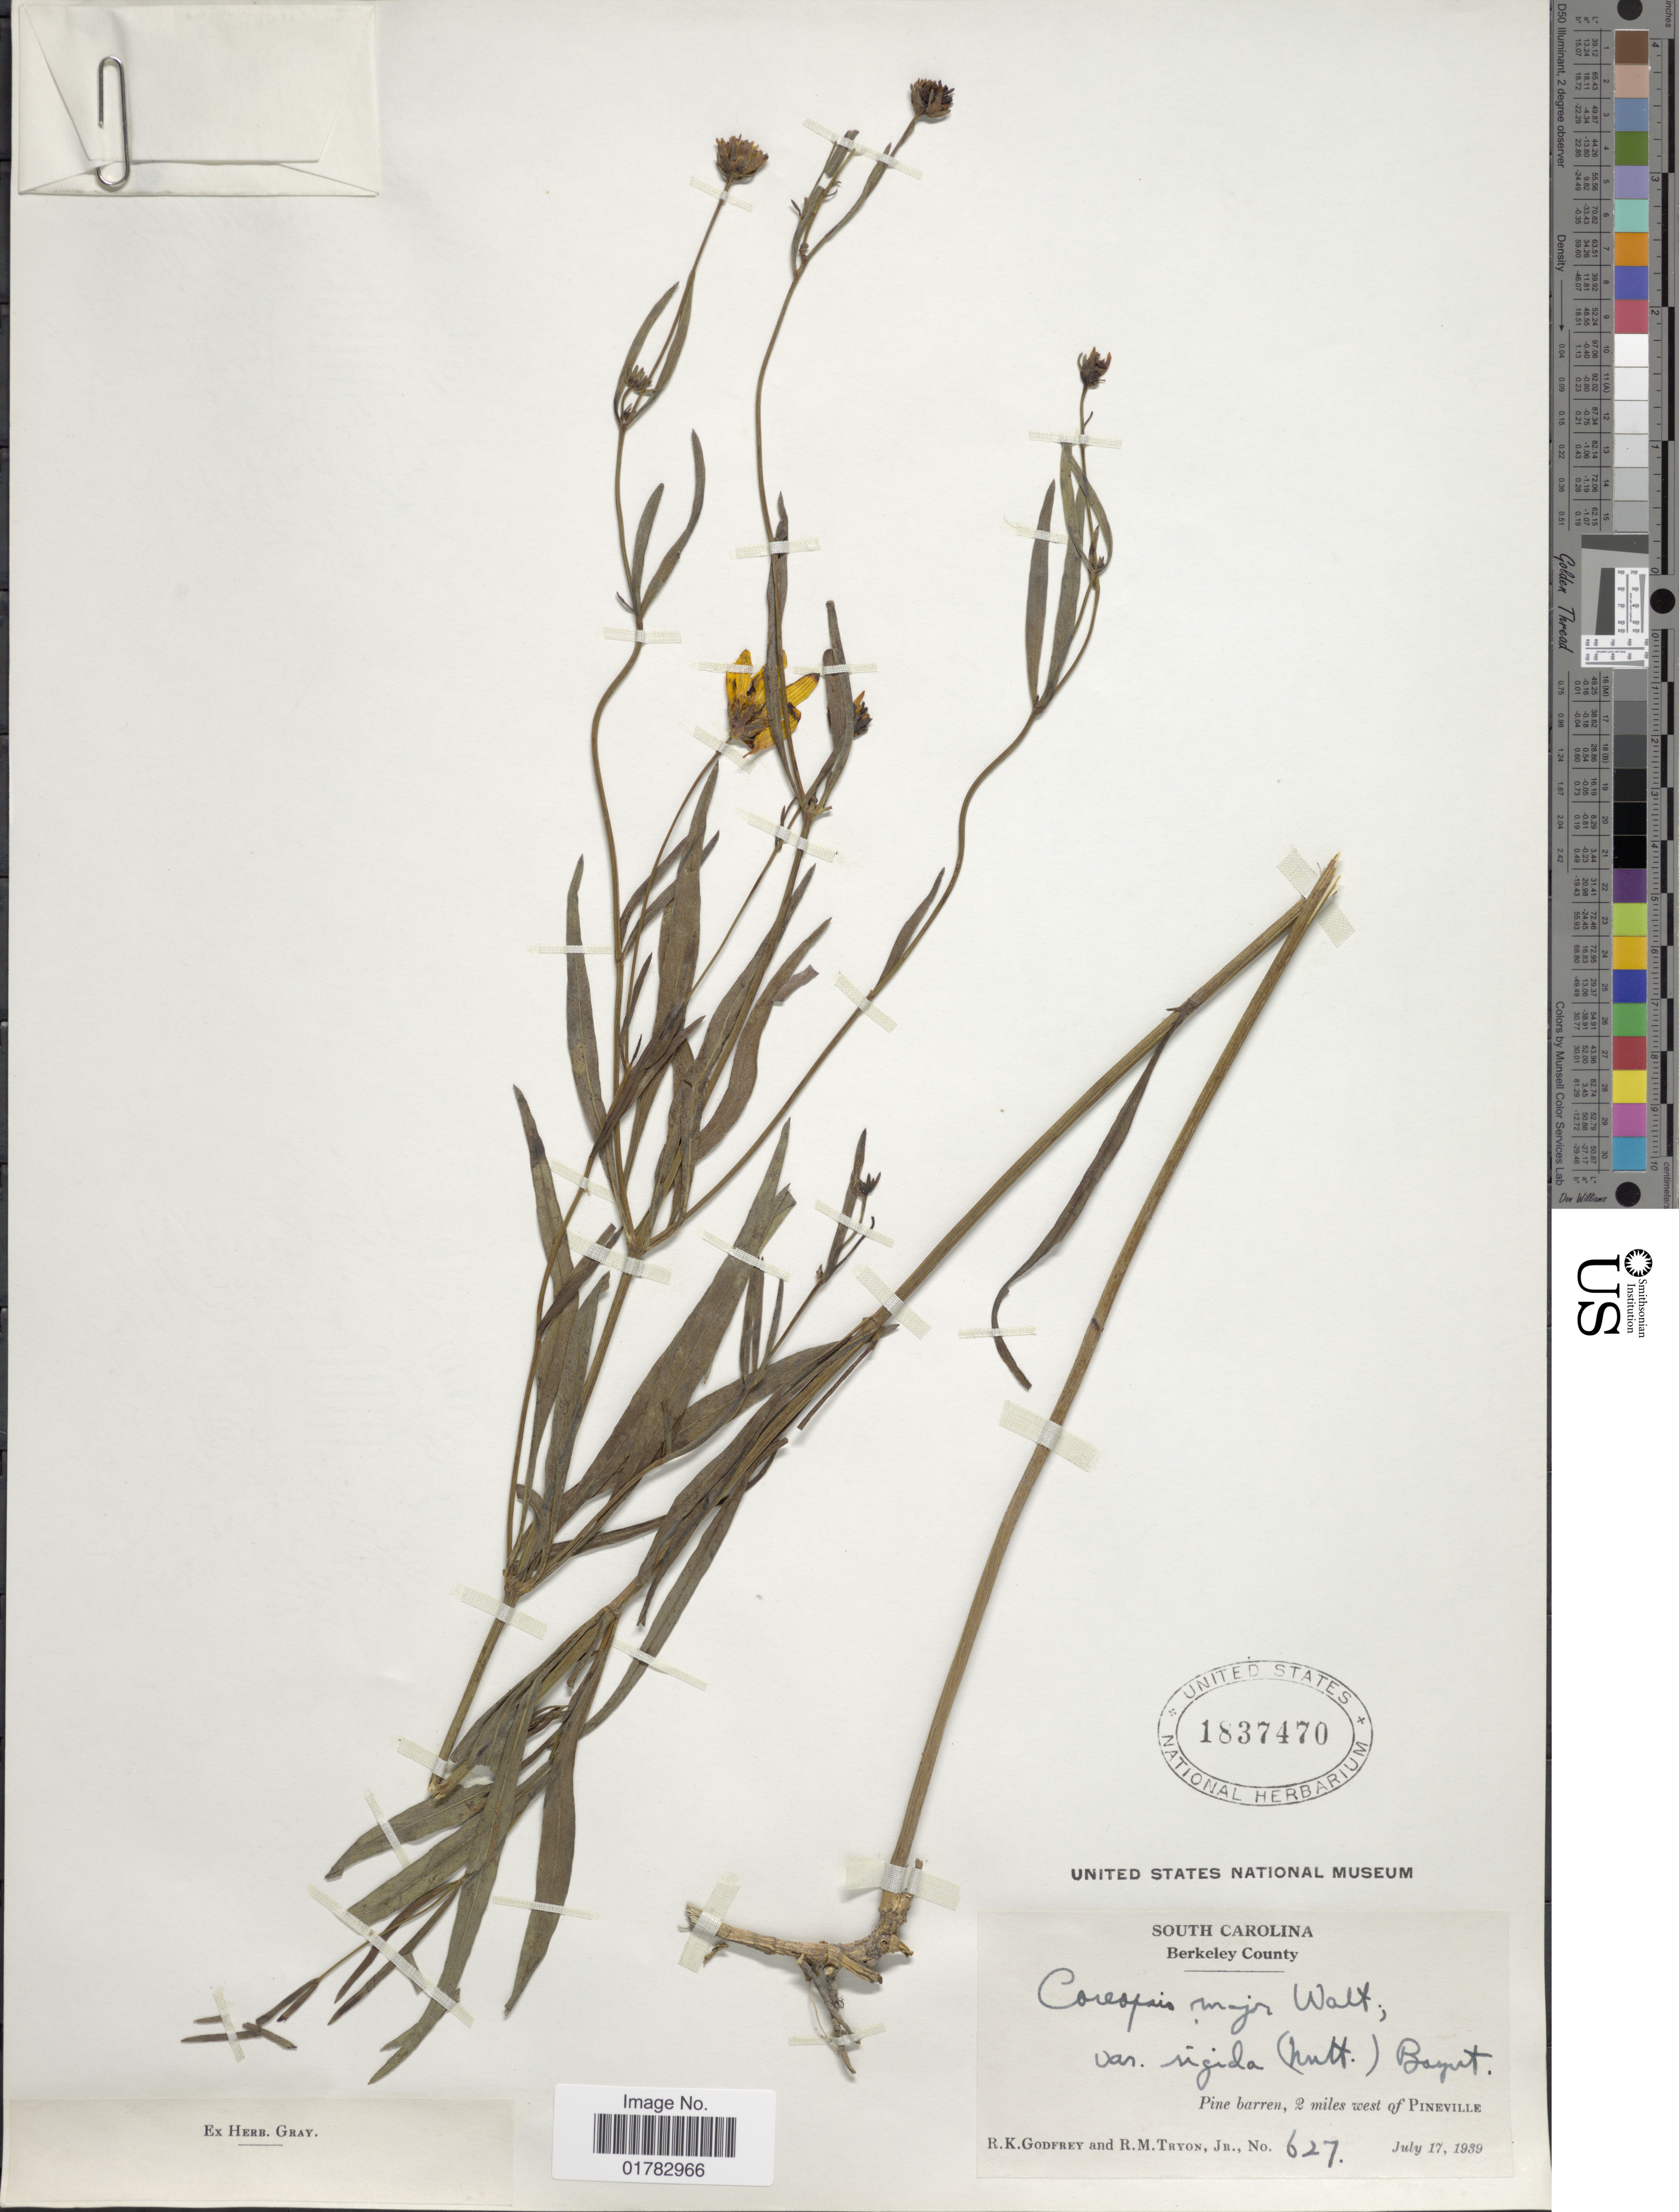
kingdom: Plantae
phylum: Tracheophyta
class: Magnoliopsida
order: Asterales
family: Asteraceae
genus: Coreopsis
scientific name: Coreopsis major var. rigida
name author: (Nutt.) F.E. Boynton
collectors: R. K. Godfrey & R. M. Tryon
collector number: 627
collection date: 1939-07-17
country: United States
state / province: South Carolina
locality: Berkeley County, Pine barren, 2 miles west of Pineville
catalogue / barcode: US 1837470